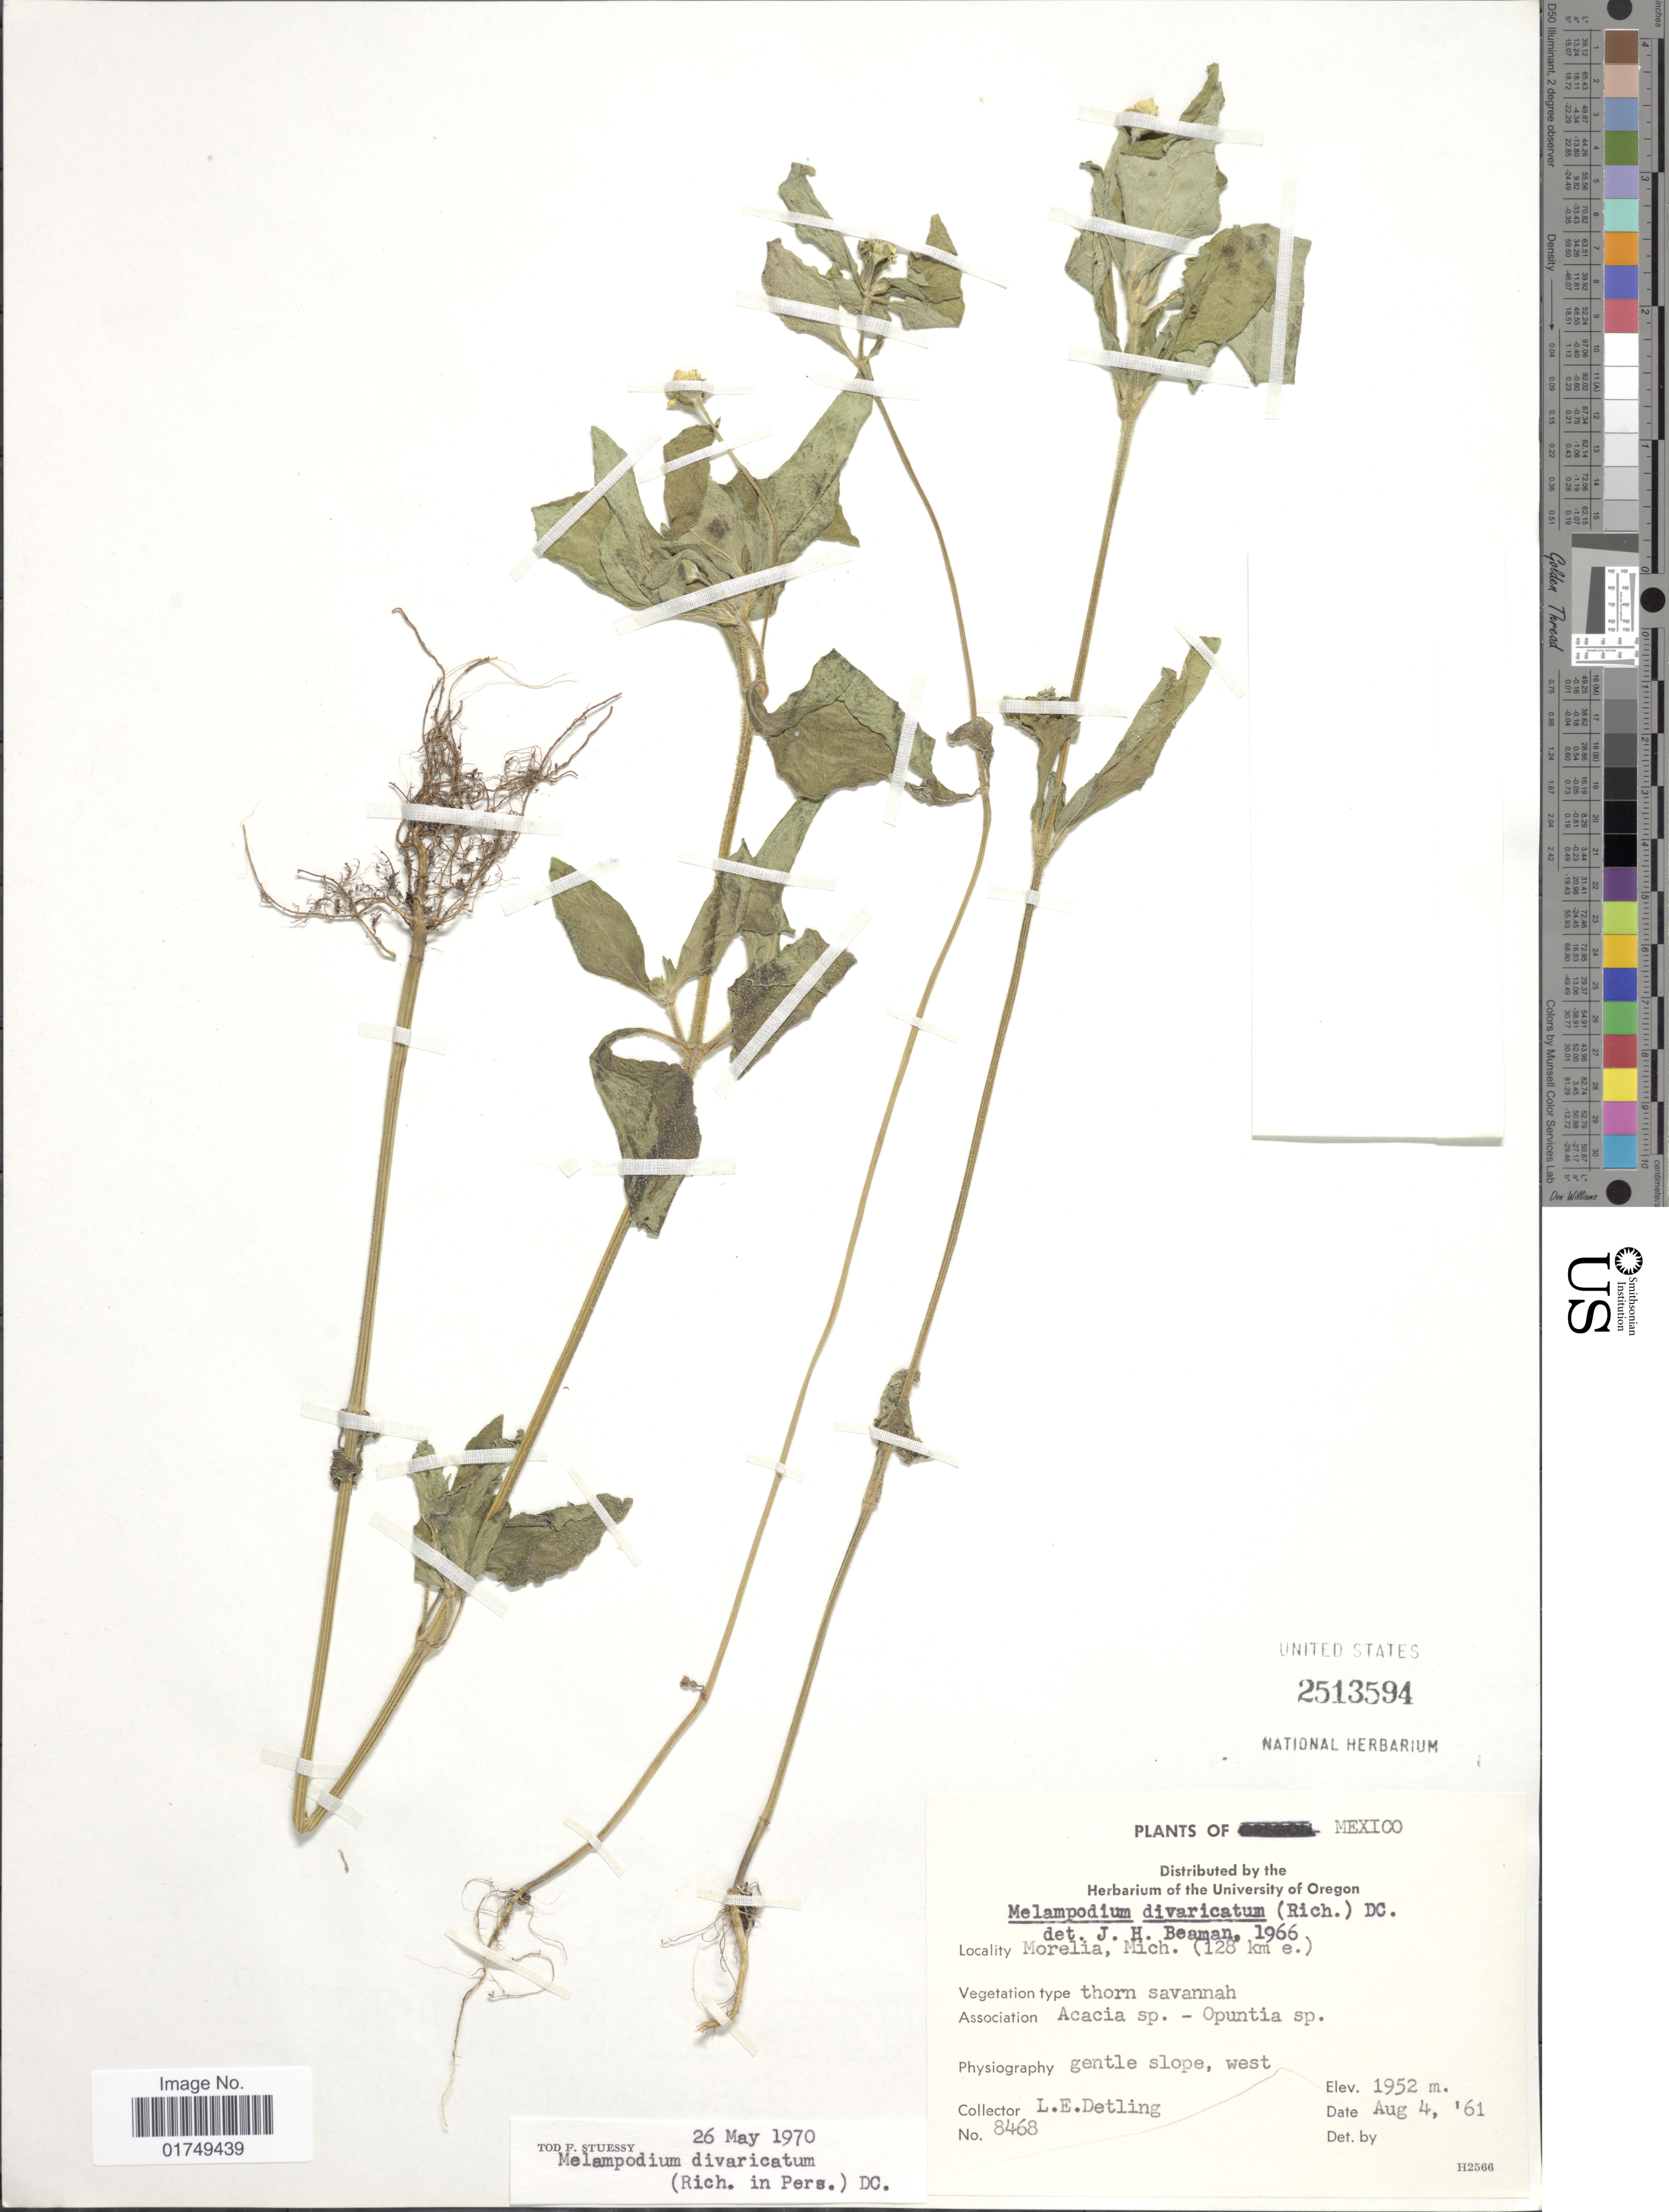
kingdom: Plantae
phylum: Tracheophyta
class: Magnoliopsida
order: Asterales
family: Asteraceae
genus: Melampodium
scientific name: Melampodium divaricatum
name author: (Rich.) DC.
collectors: L. E. Detling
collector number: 8468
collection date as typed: Transcribed d/m/y: 4/8/61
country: Mexico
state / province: Michoacán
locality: Morelia, Mich. (128 km e. )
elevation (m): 1952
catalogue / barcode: US 2513594